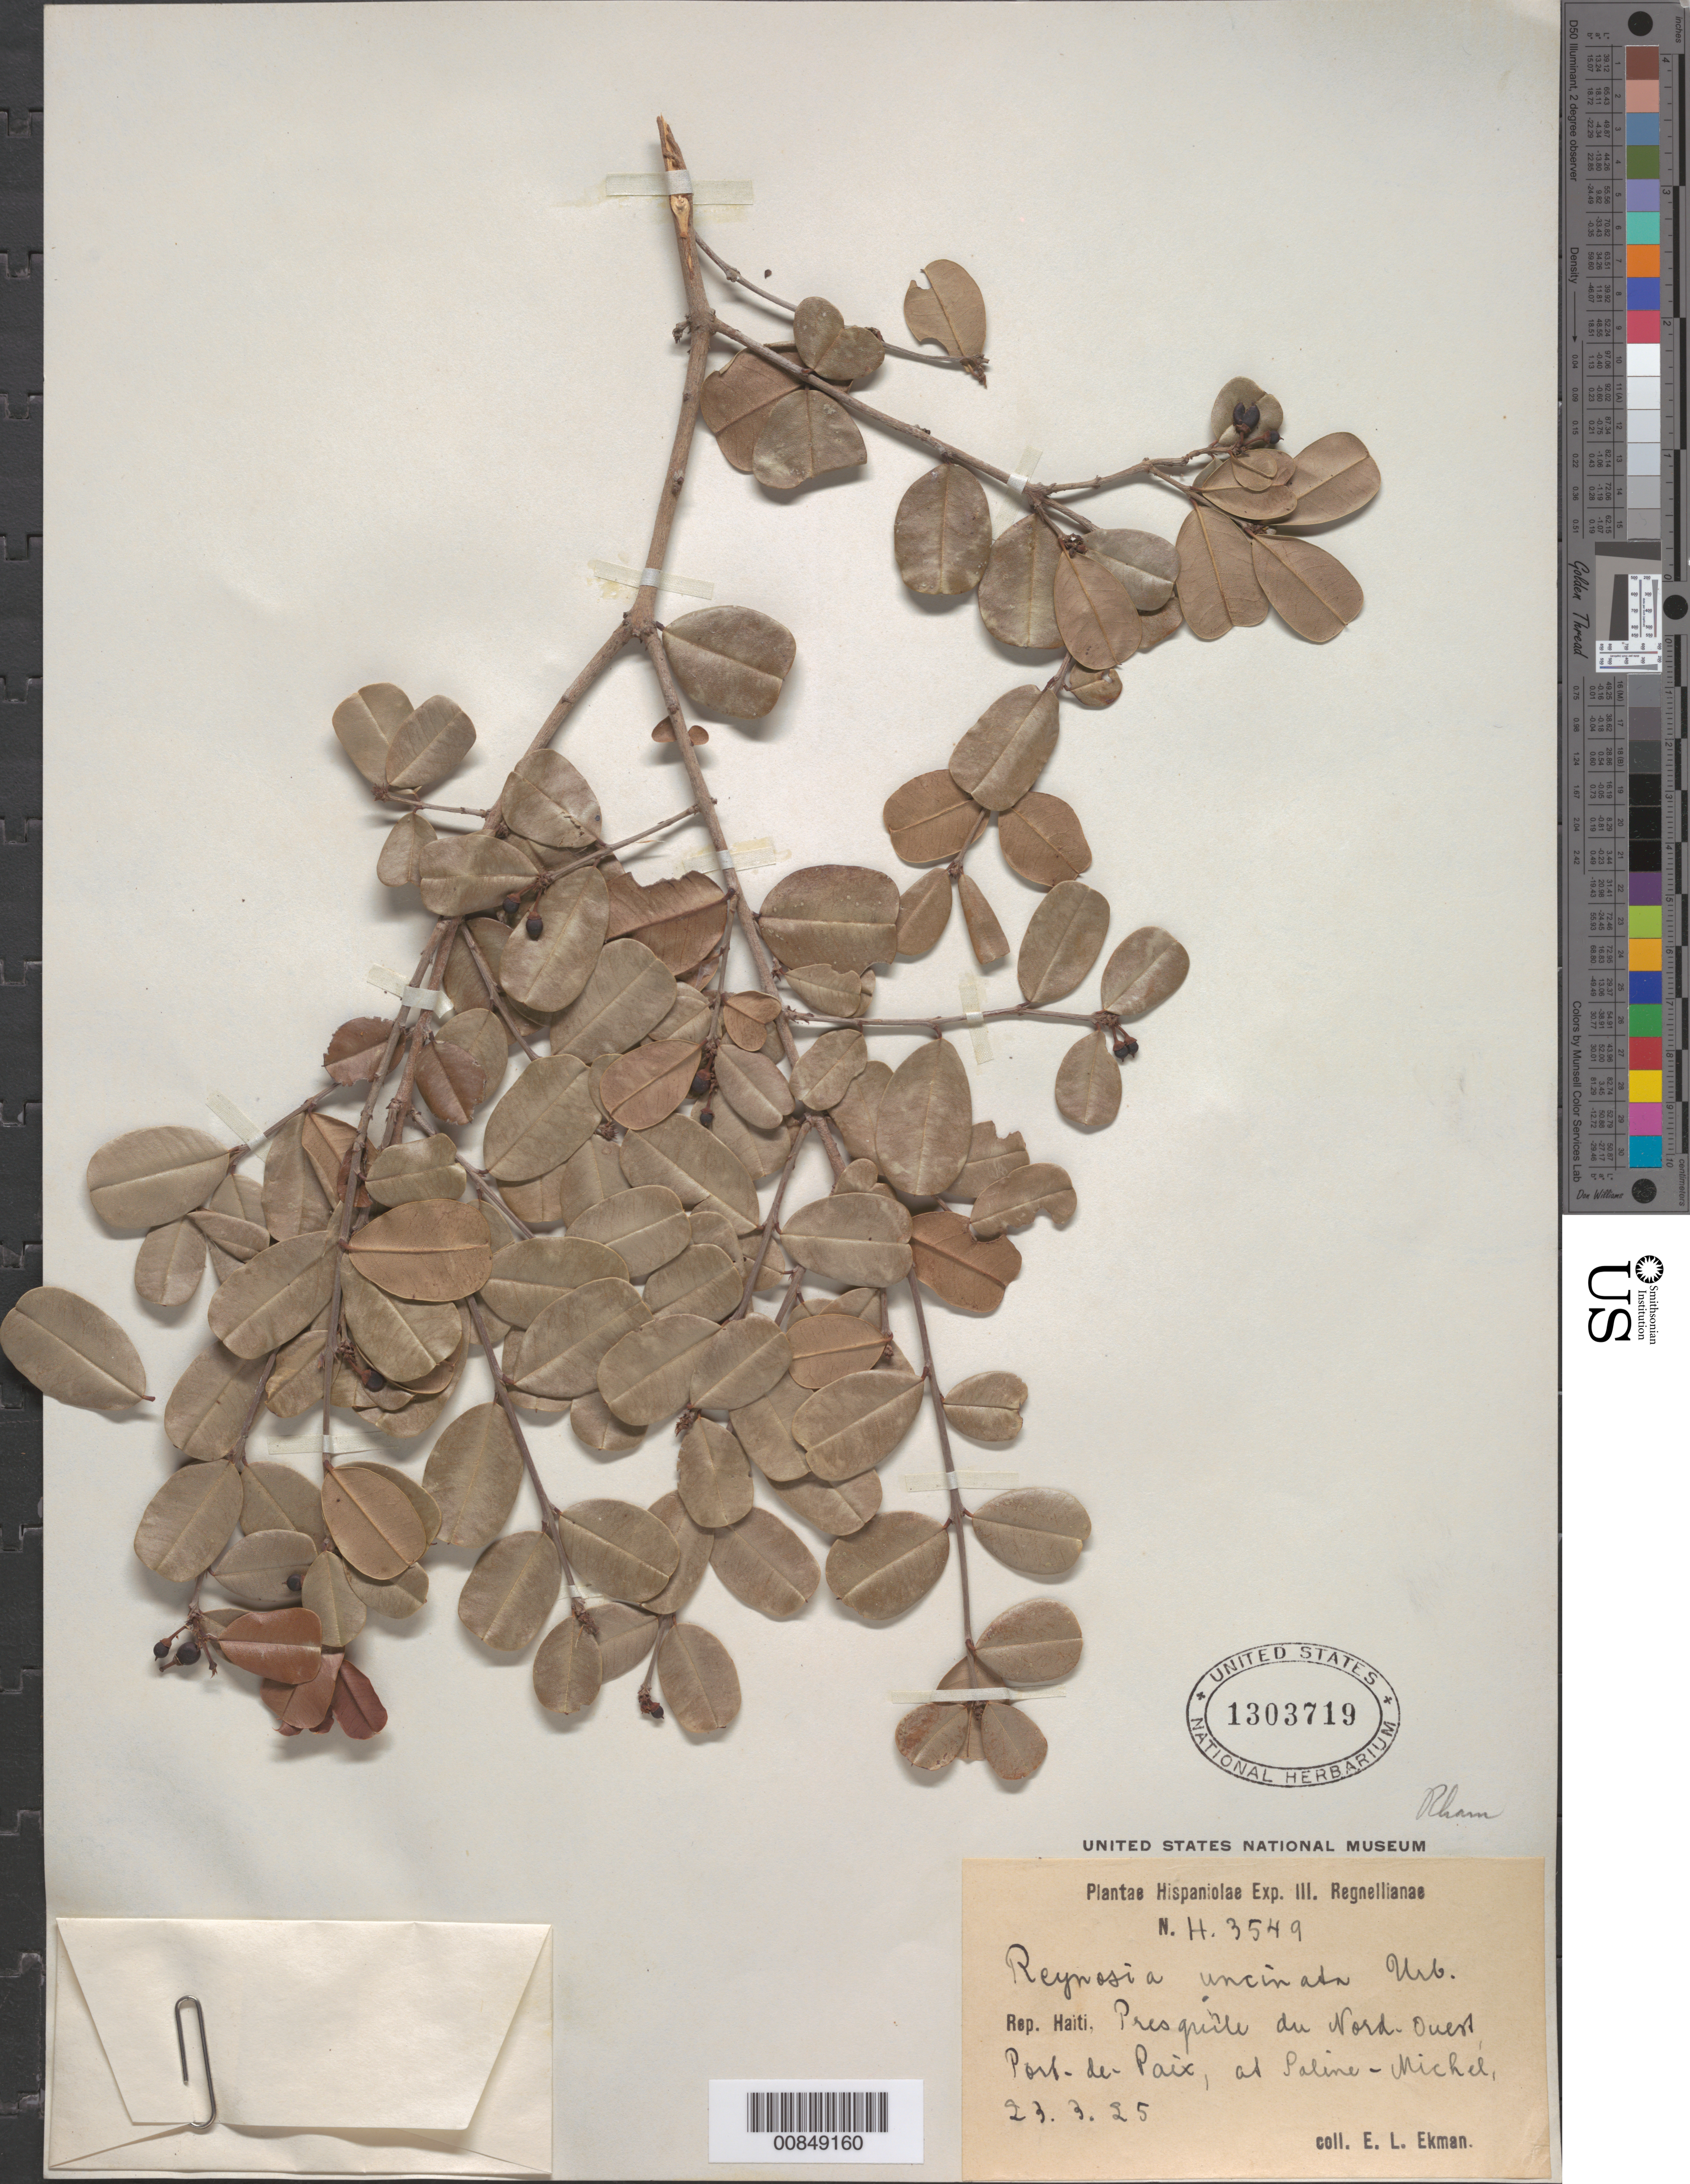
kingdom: Plantae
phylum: Tracheophyta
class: Magnoliopsida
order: Rosales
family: Rhamnaceae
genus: Reynosia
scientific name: Reynosia uncinata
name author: Urb.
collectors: E. L. Ekman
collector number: H 3549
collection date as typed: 23 Mar 1925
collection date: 1925-03-23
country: Haiti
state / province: Nord-Ouest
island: Hispaniola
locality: Port-de-Paix, at Saline-Michel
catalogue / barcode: US 1303719